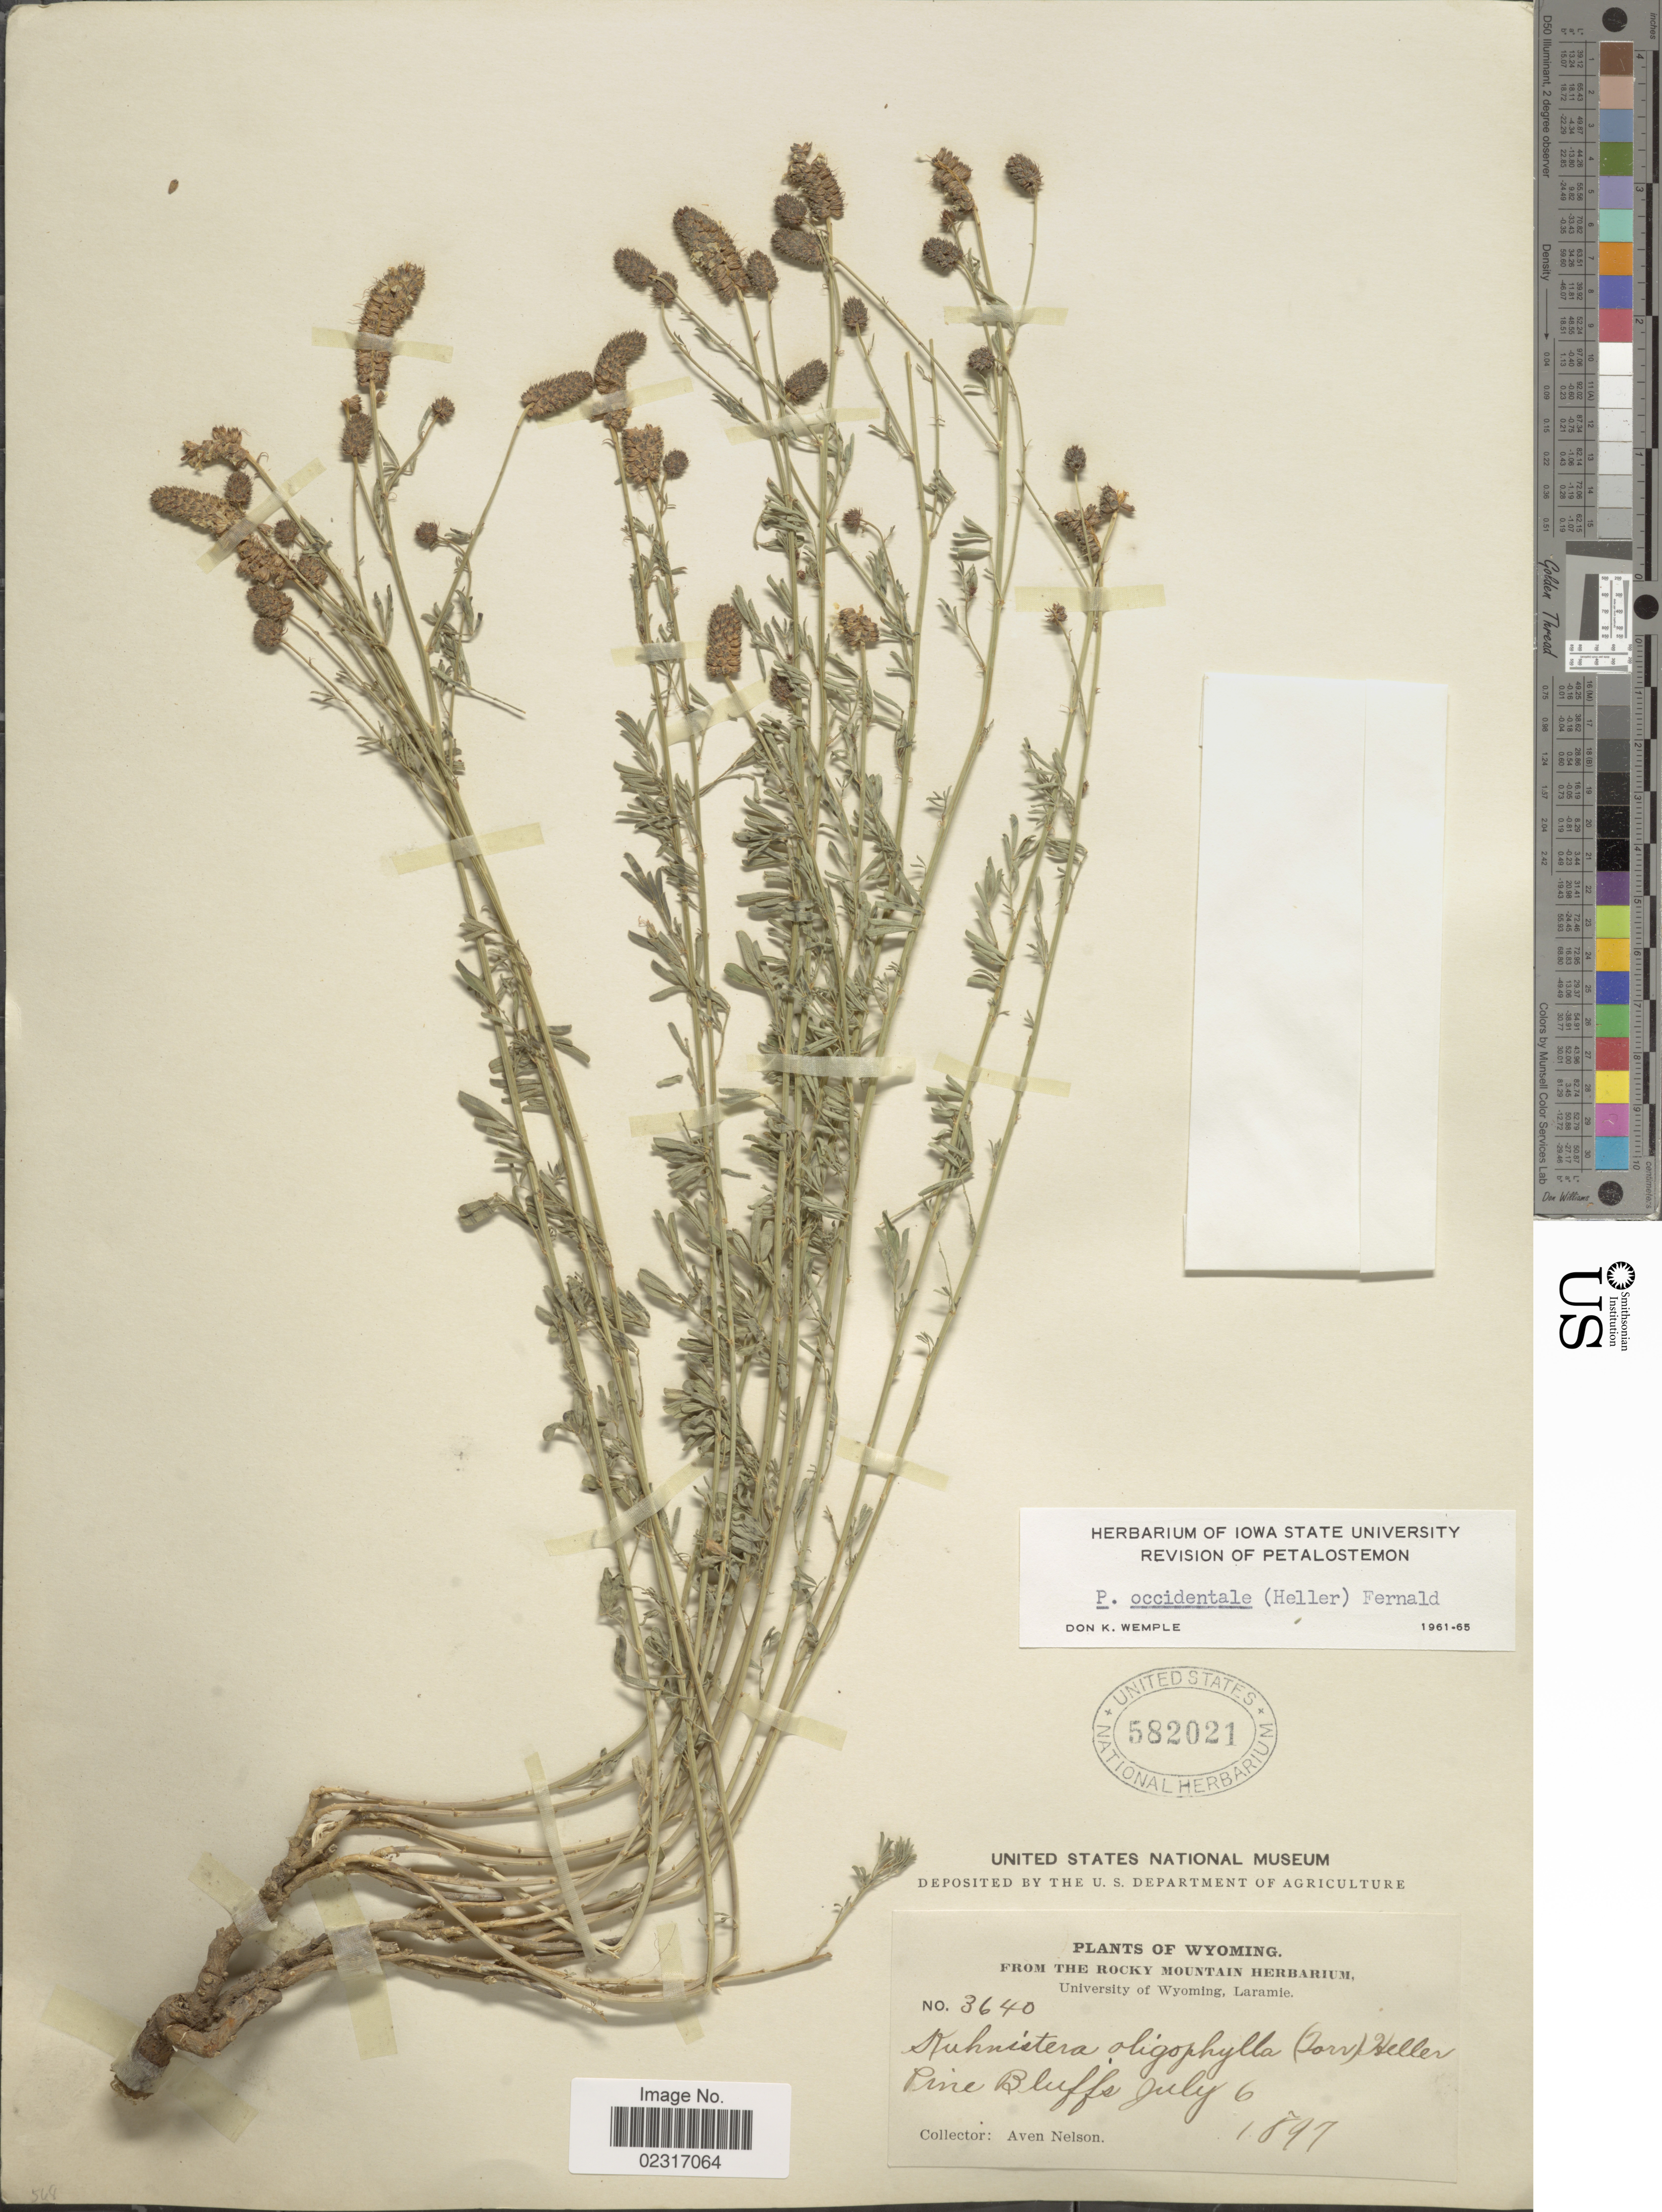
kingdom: Plantae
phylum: Tracheophyta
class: Magnoliopsida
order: Fabales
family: Fabaceae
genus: Dalea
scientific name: Dalea candida var. oligophylla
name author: (Torr) Shinners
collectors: A. Nelson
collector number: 3640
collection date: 1897-07-06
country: United States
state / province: Wyoming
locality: Pine Bluffs.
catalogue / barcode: US 582021